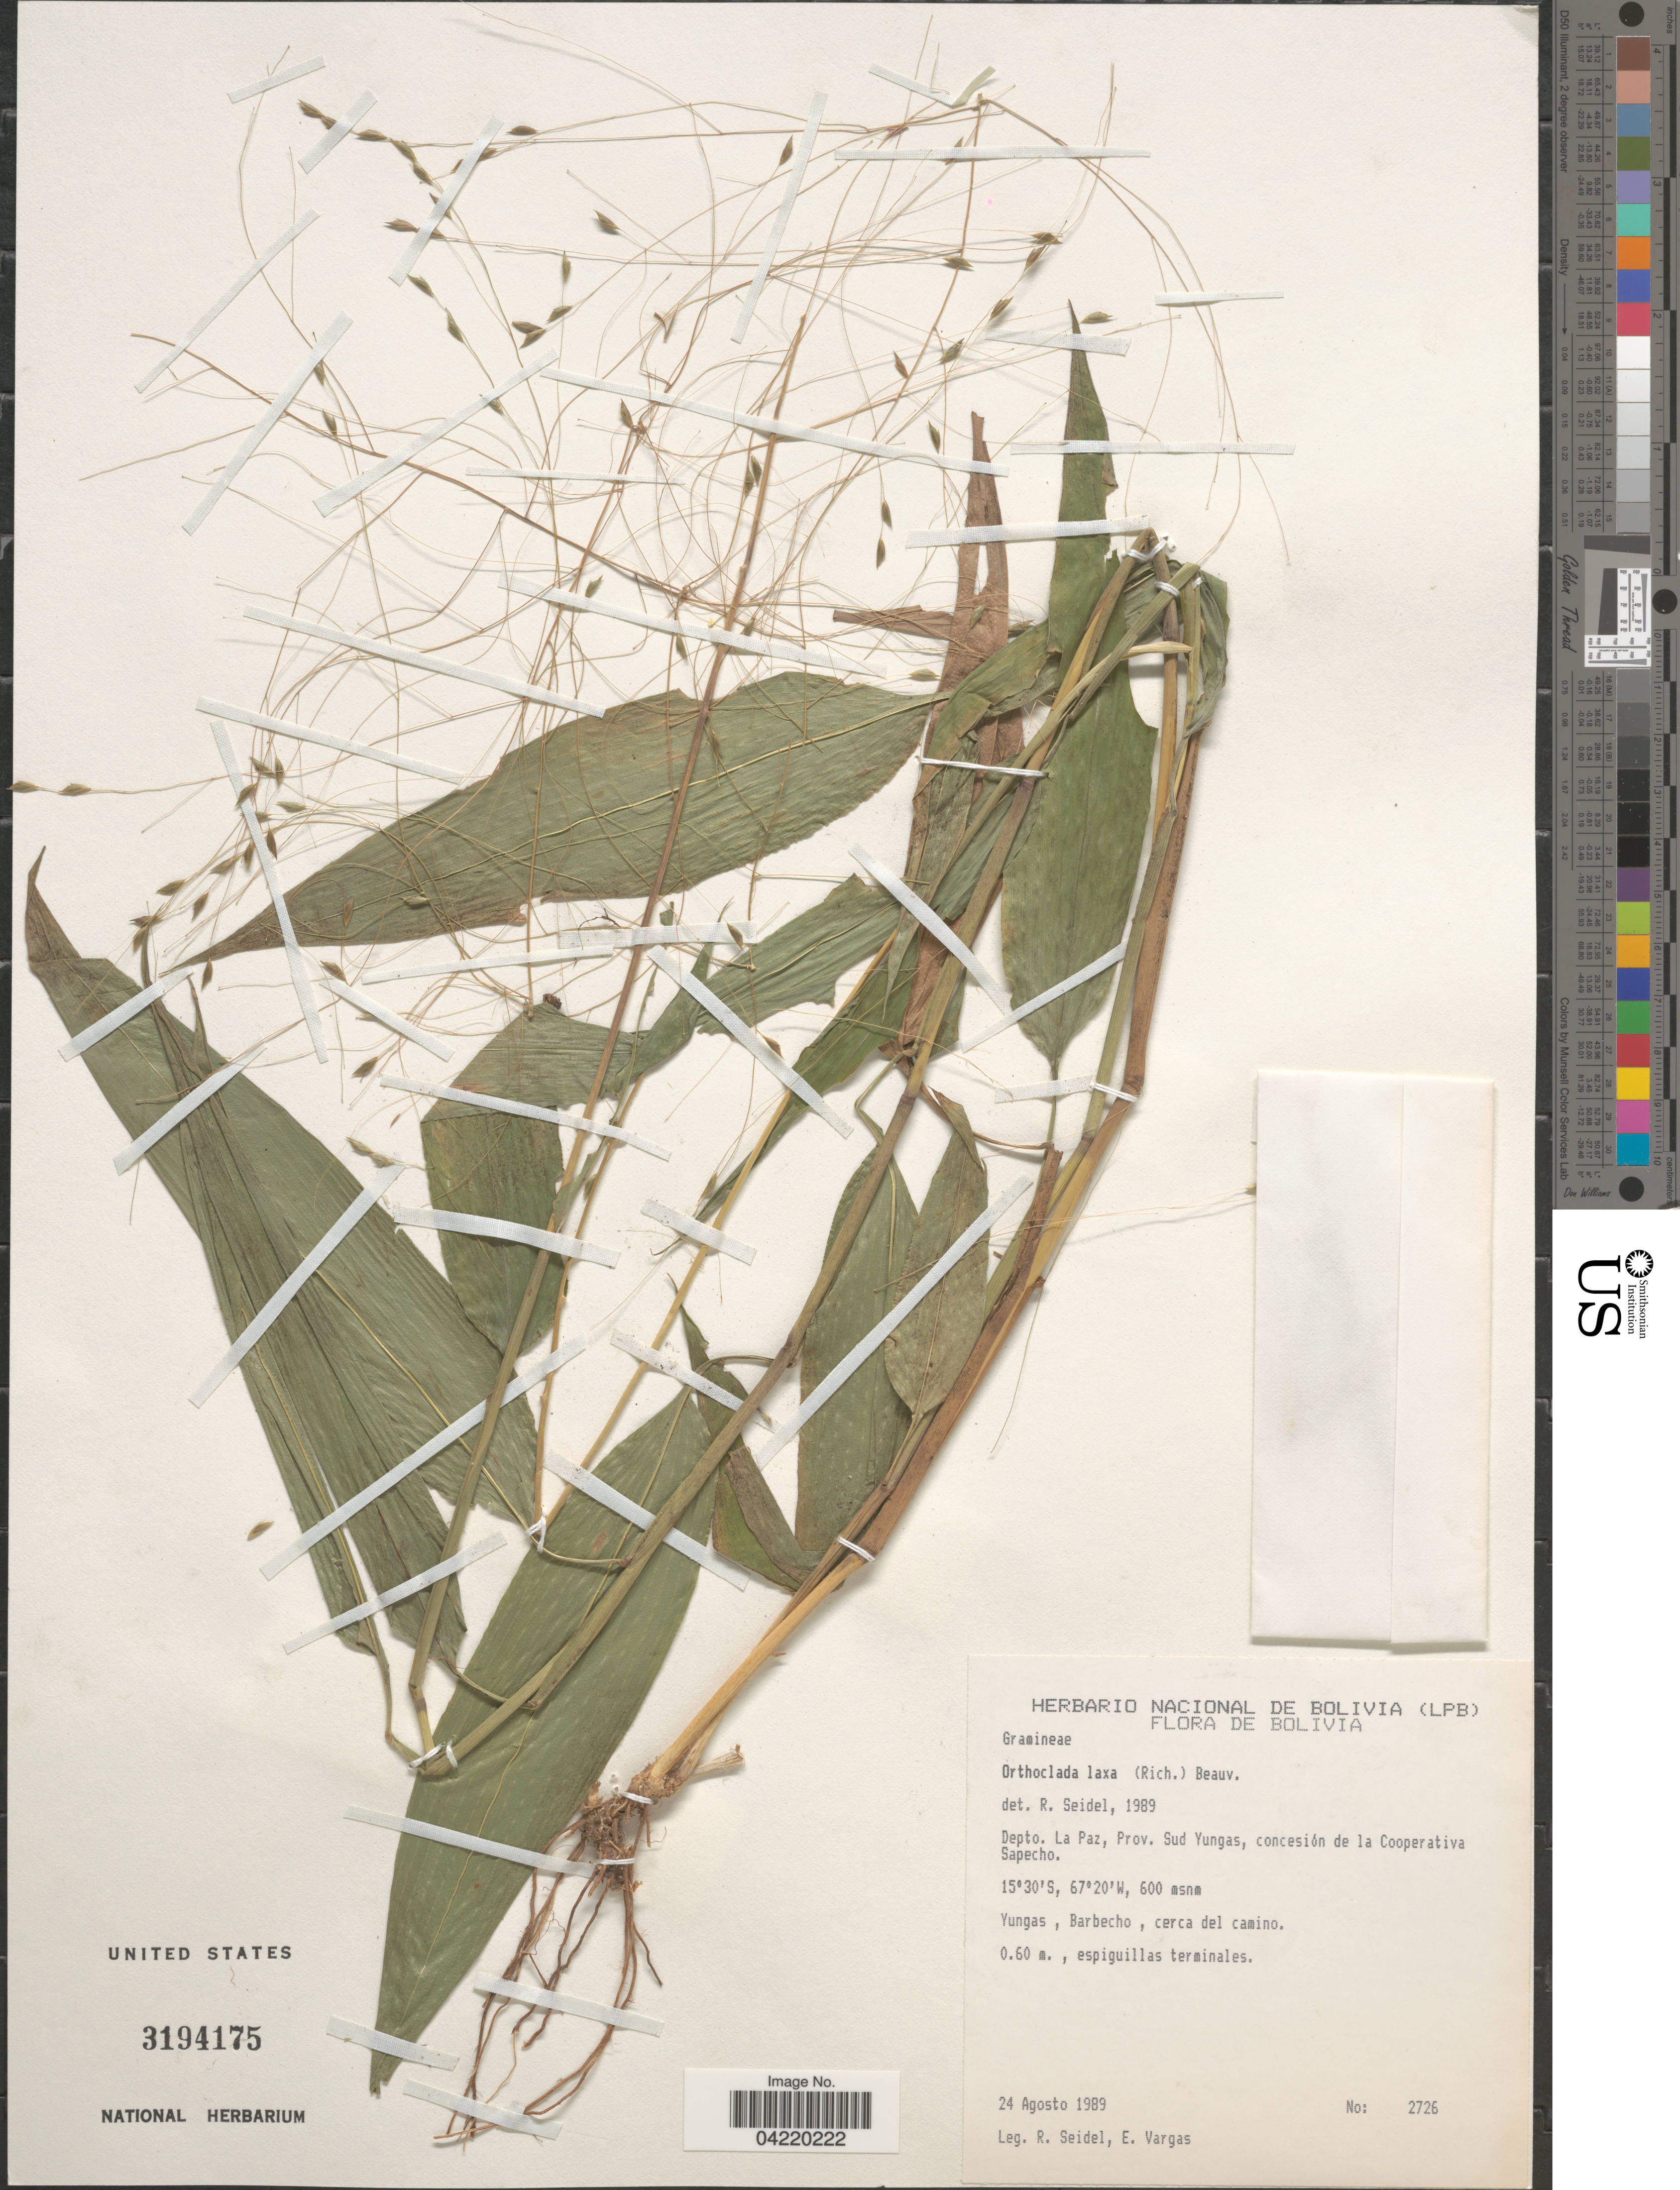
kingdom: Plantae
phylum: Tracheophyta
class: Liliopsida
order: Poales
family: Poaceae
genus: Orthoclada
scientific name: Orthoclada laxa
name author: P. Beauv.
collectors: R. Seidel & E. Vargas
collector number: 2726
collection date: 1989-08-24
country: Bolivia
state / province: La Paz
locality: Depto. La Paz, Prov. Sud Yungas, concesión de la Cooperativa Sapecho. Yungas, Barbecho, cerca del camino.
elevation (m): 600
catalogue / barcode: US 3194175